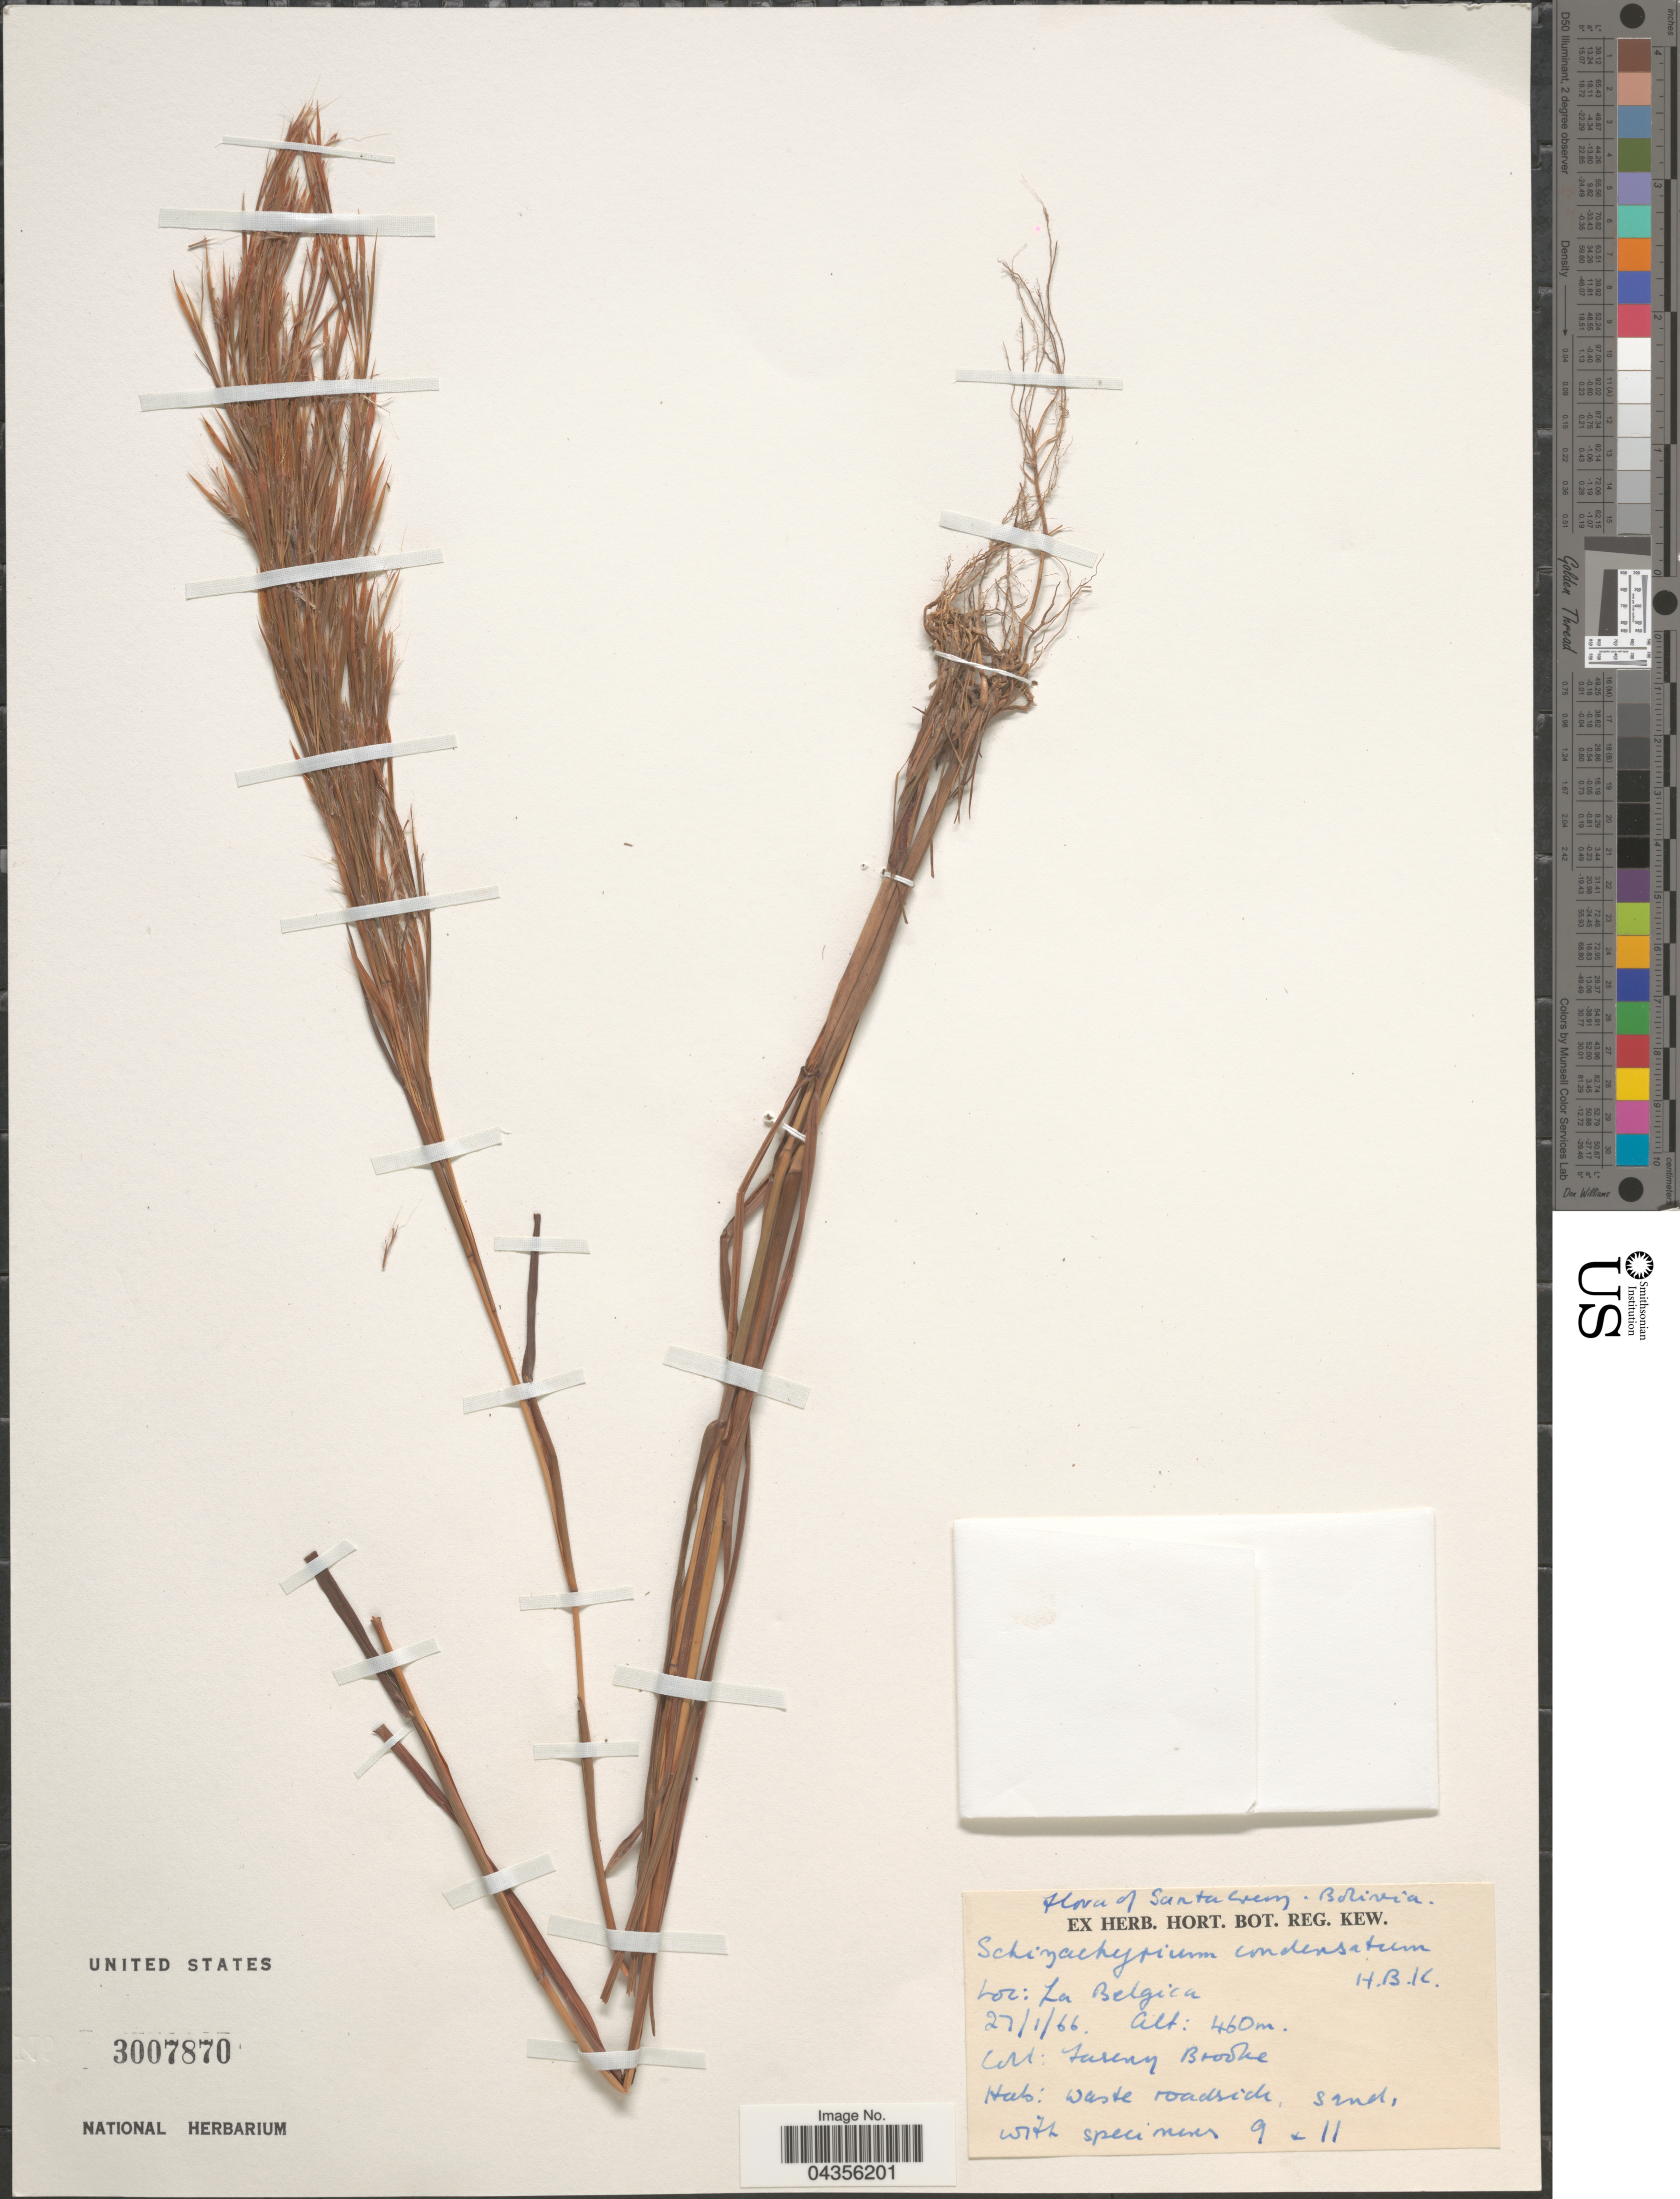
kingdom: Plantae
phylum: Tracheophyta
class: Liliopsida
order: Poales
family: Poaceae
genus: Schizachyrium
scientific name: Schizachyrium condensatum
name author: (Kunth) Nees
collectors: T. Brooke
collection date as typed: Transcribed d/m/y: 27/1/66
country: Bolivia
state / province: Santa Cruz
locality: La Belgica.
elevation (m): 460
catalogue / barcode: US 3007870